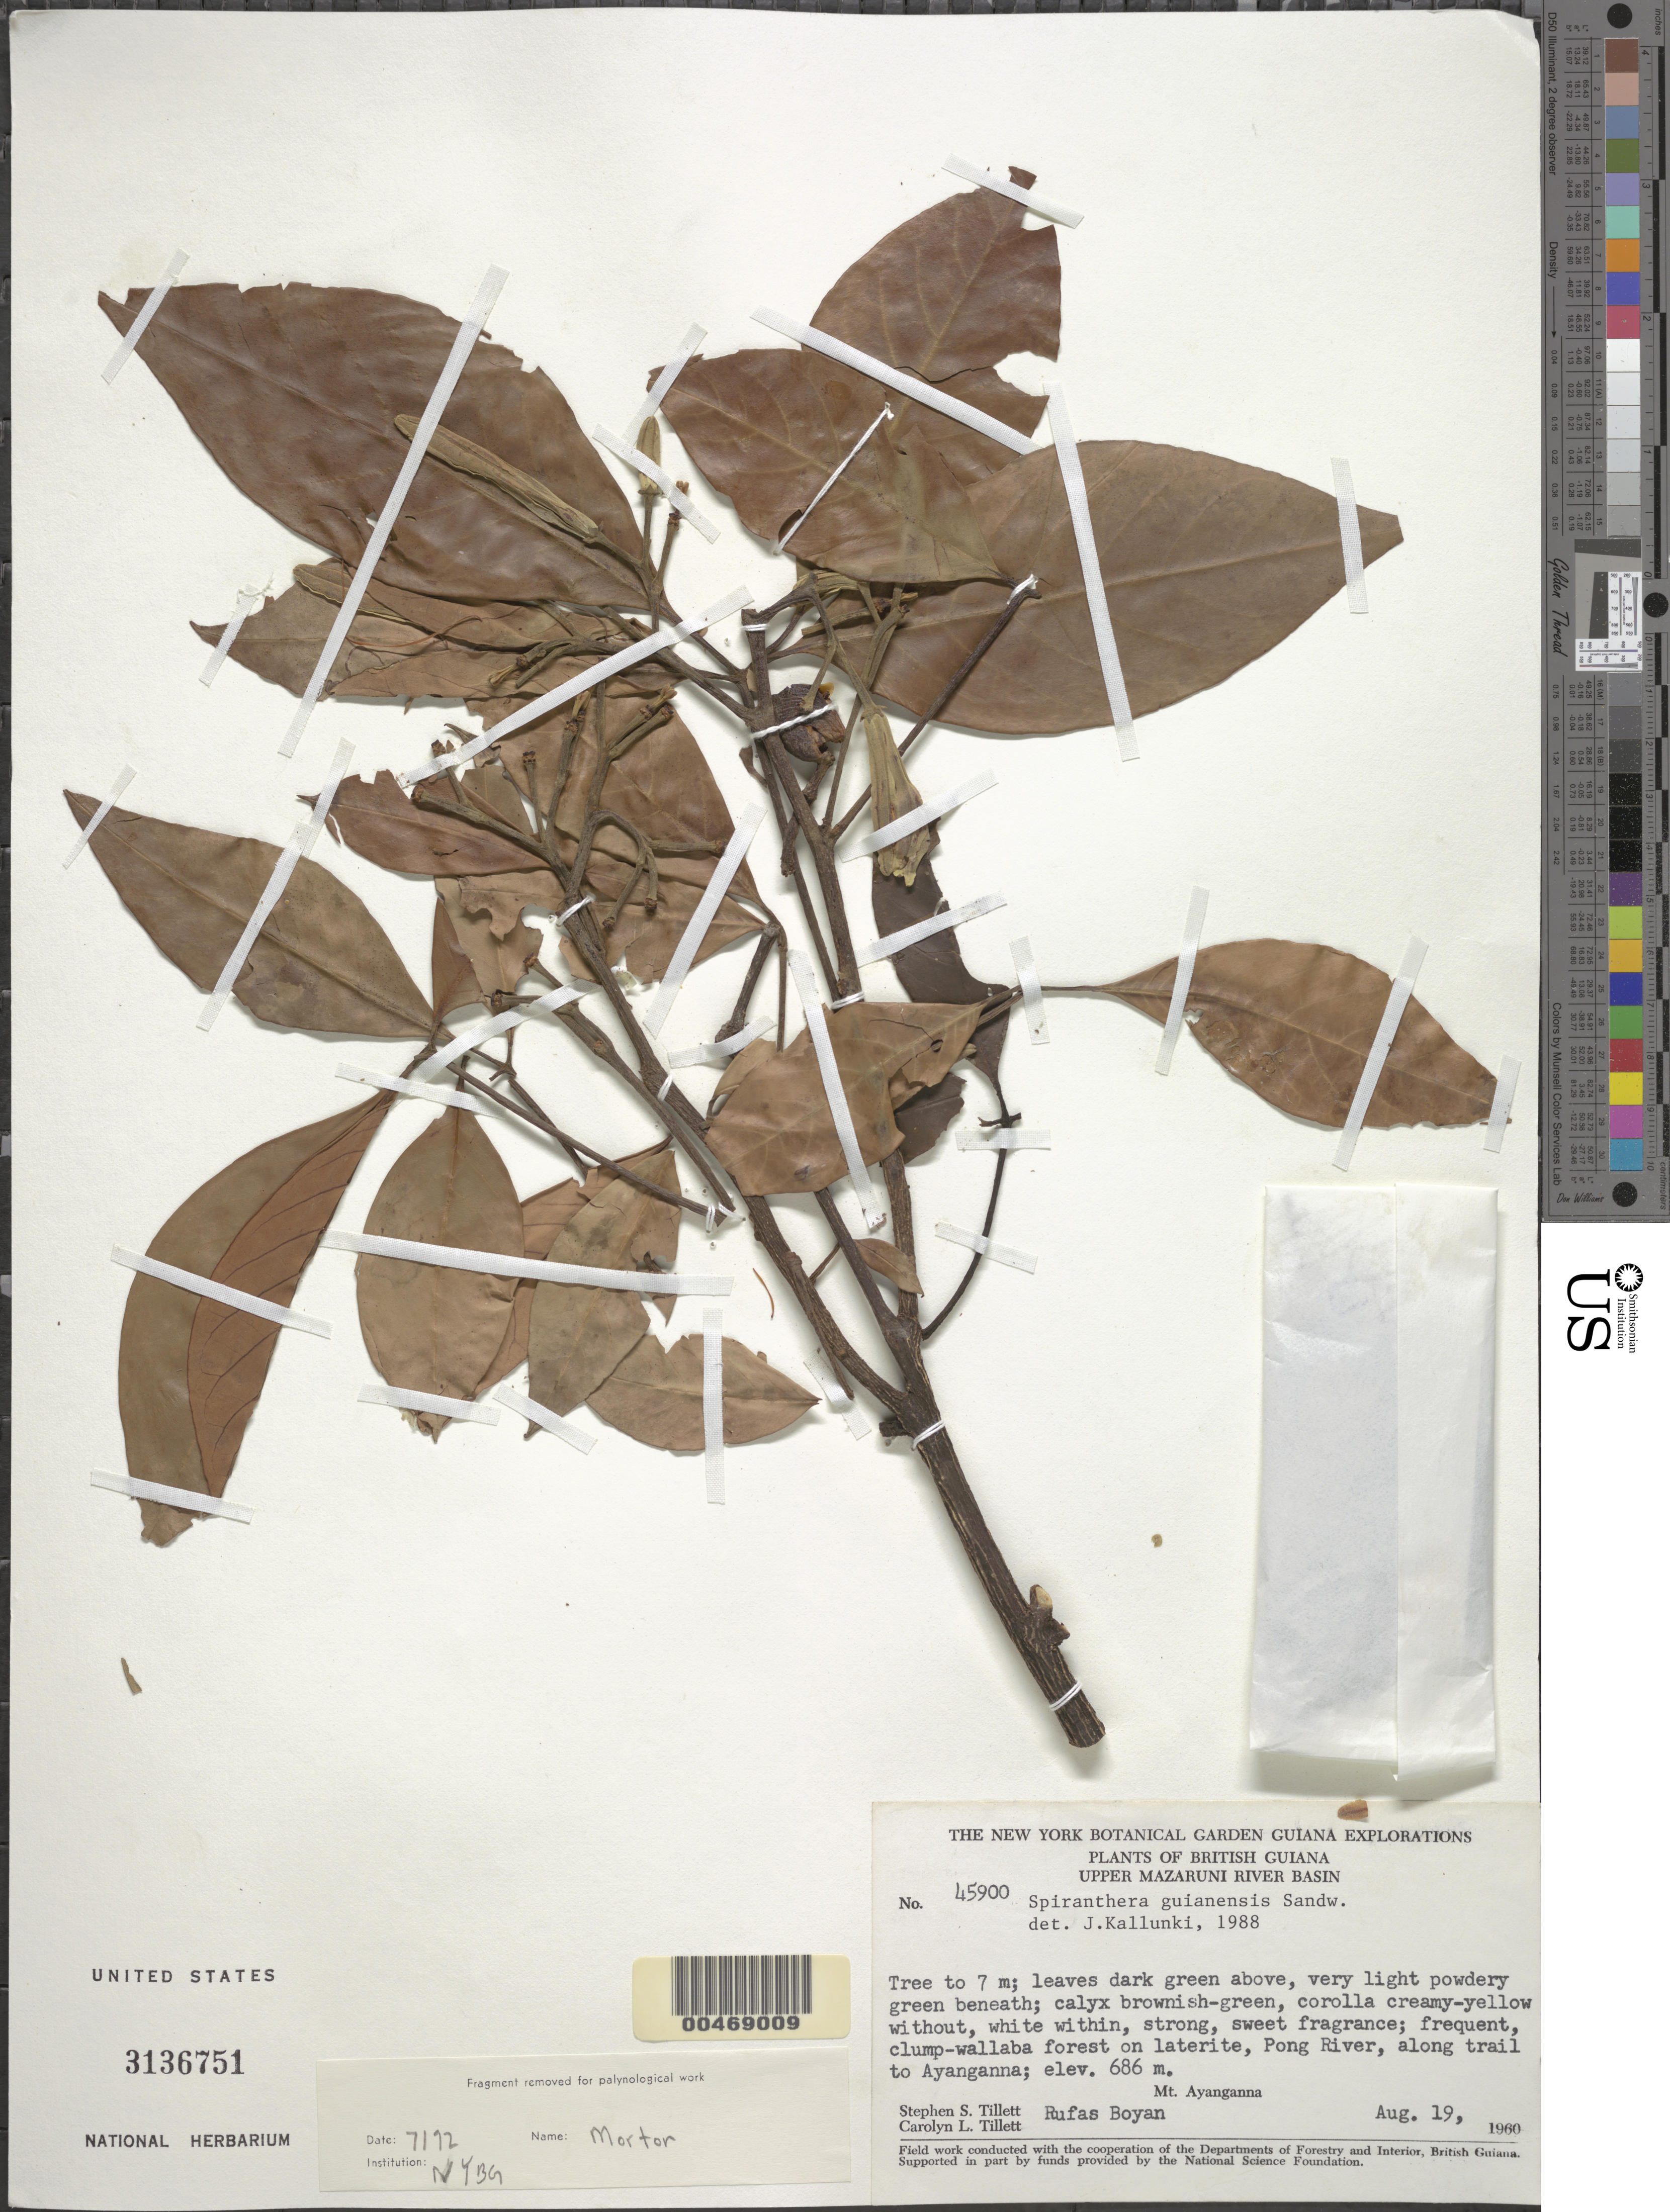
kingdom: Plantae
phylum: Tracheophyta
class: Magnoliopsida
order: Sapindales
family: Rutaceae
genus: Spiranthera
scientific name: Spiranthera guianensis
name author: Sandwith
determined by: Kallunki, Jacquelyn A.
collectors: S. S. Tillett, C. L. Tillett & R. Boyan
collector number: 45900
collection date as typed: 19-Aug-60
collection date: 1960-08-19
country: Guyana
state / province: Cuyuni-Mazaruni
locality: Mt. Ayanganna; Pong R.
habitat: Clump Wallaba forest on laterite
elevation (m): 686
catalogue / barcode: US 3136751